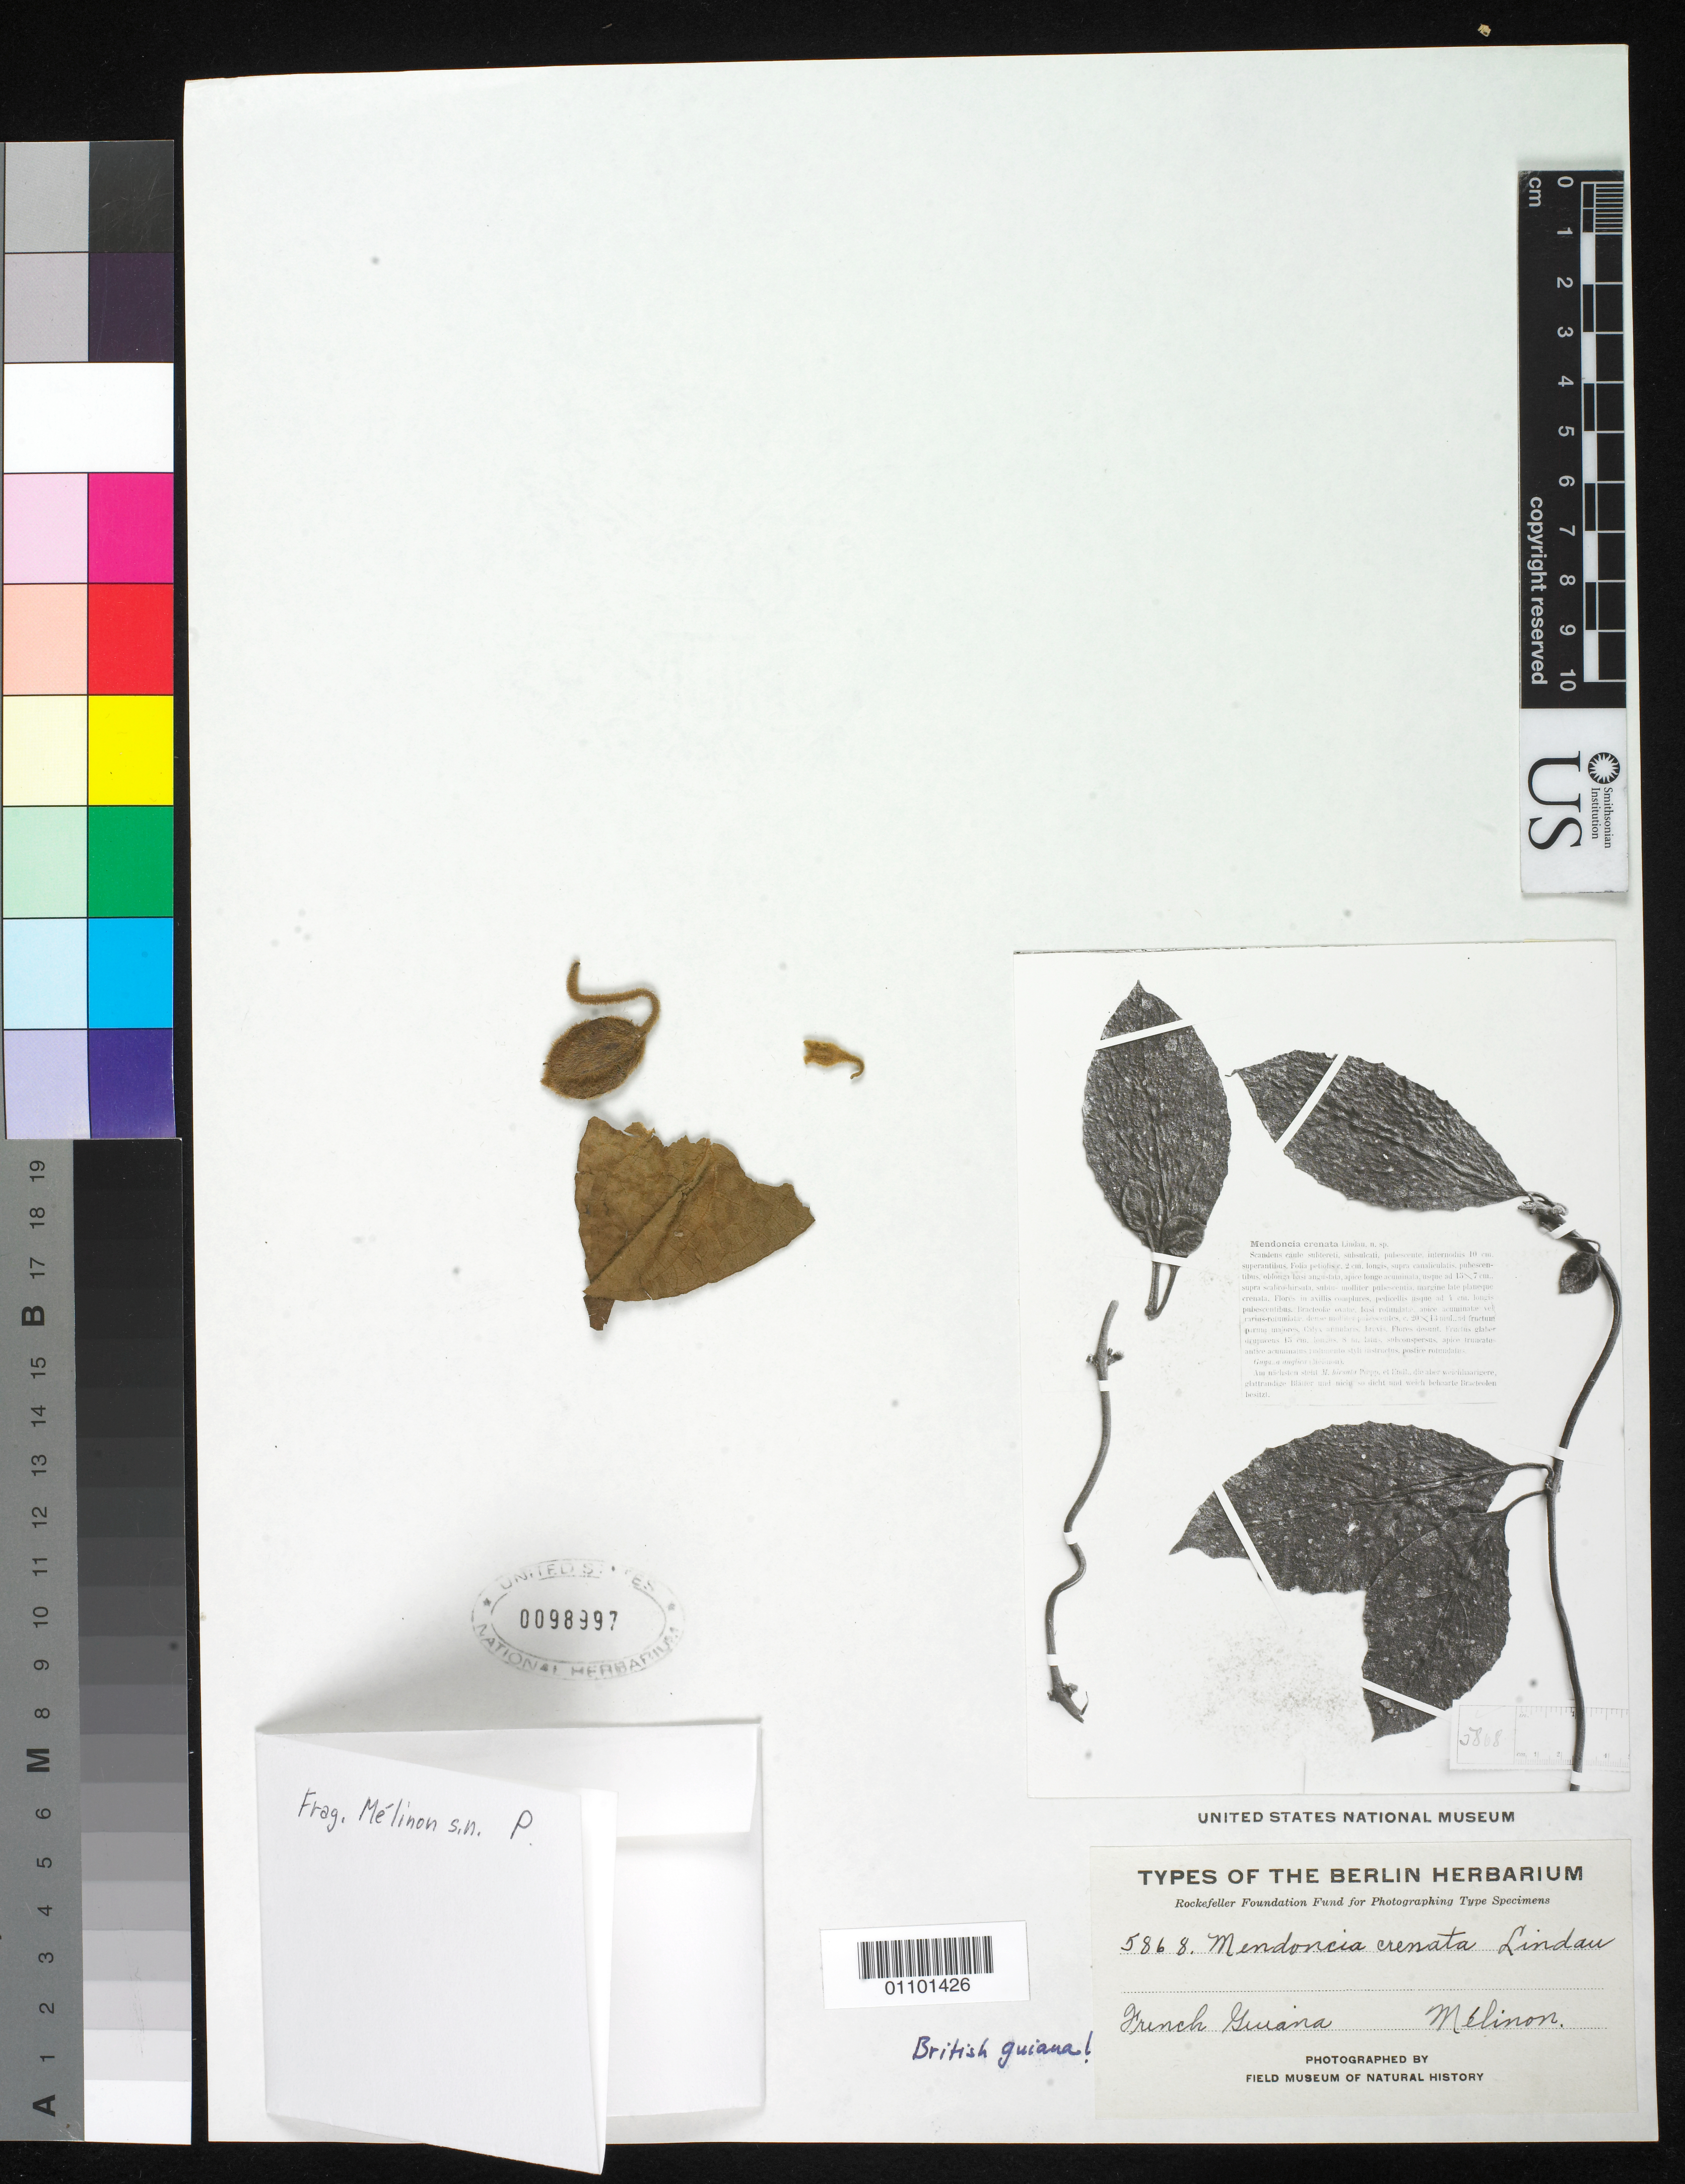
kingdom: Plantae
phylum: Tracheophyta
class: Magnoliopsida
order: Lamiales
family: Acanthaceae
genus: Mendoncia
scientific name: Mendoncia crenata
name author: Lindau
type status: Type Collection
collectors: M. Melinon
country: French Guiana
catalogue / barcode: US 98997